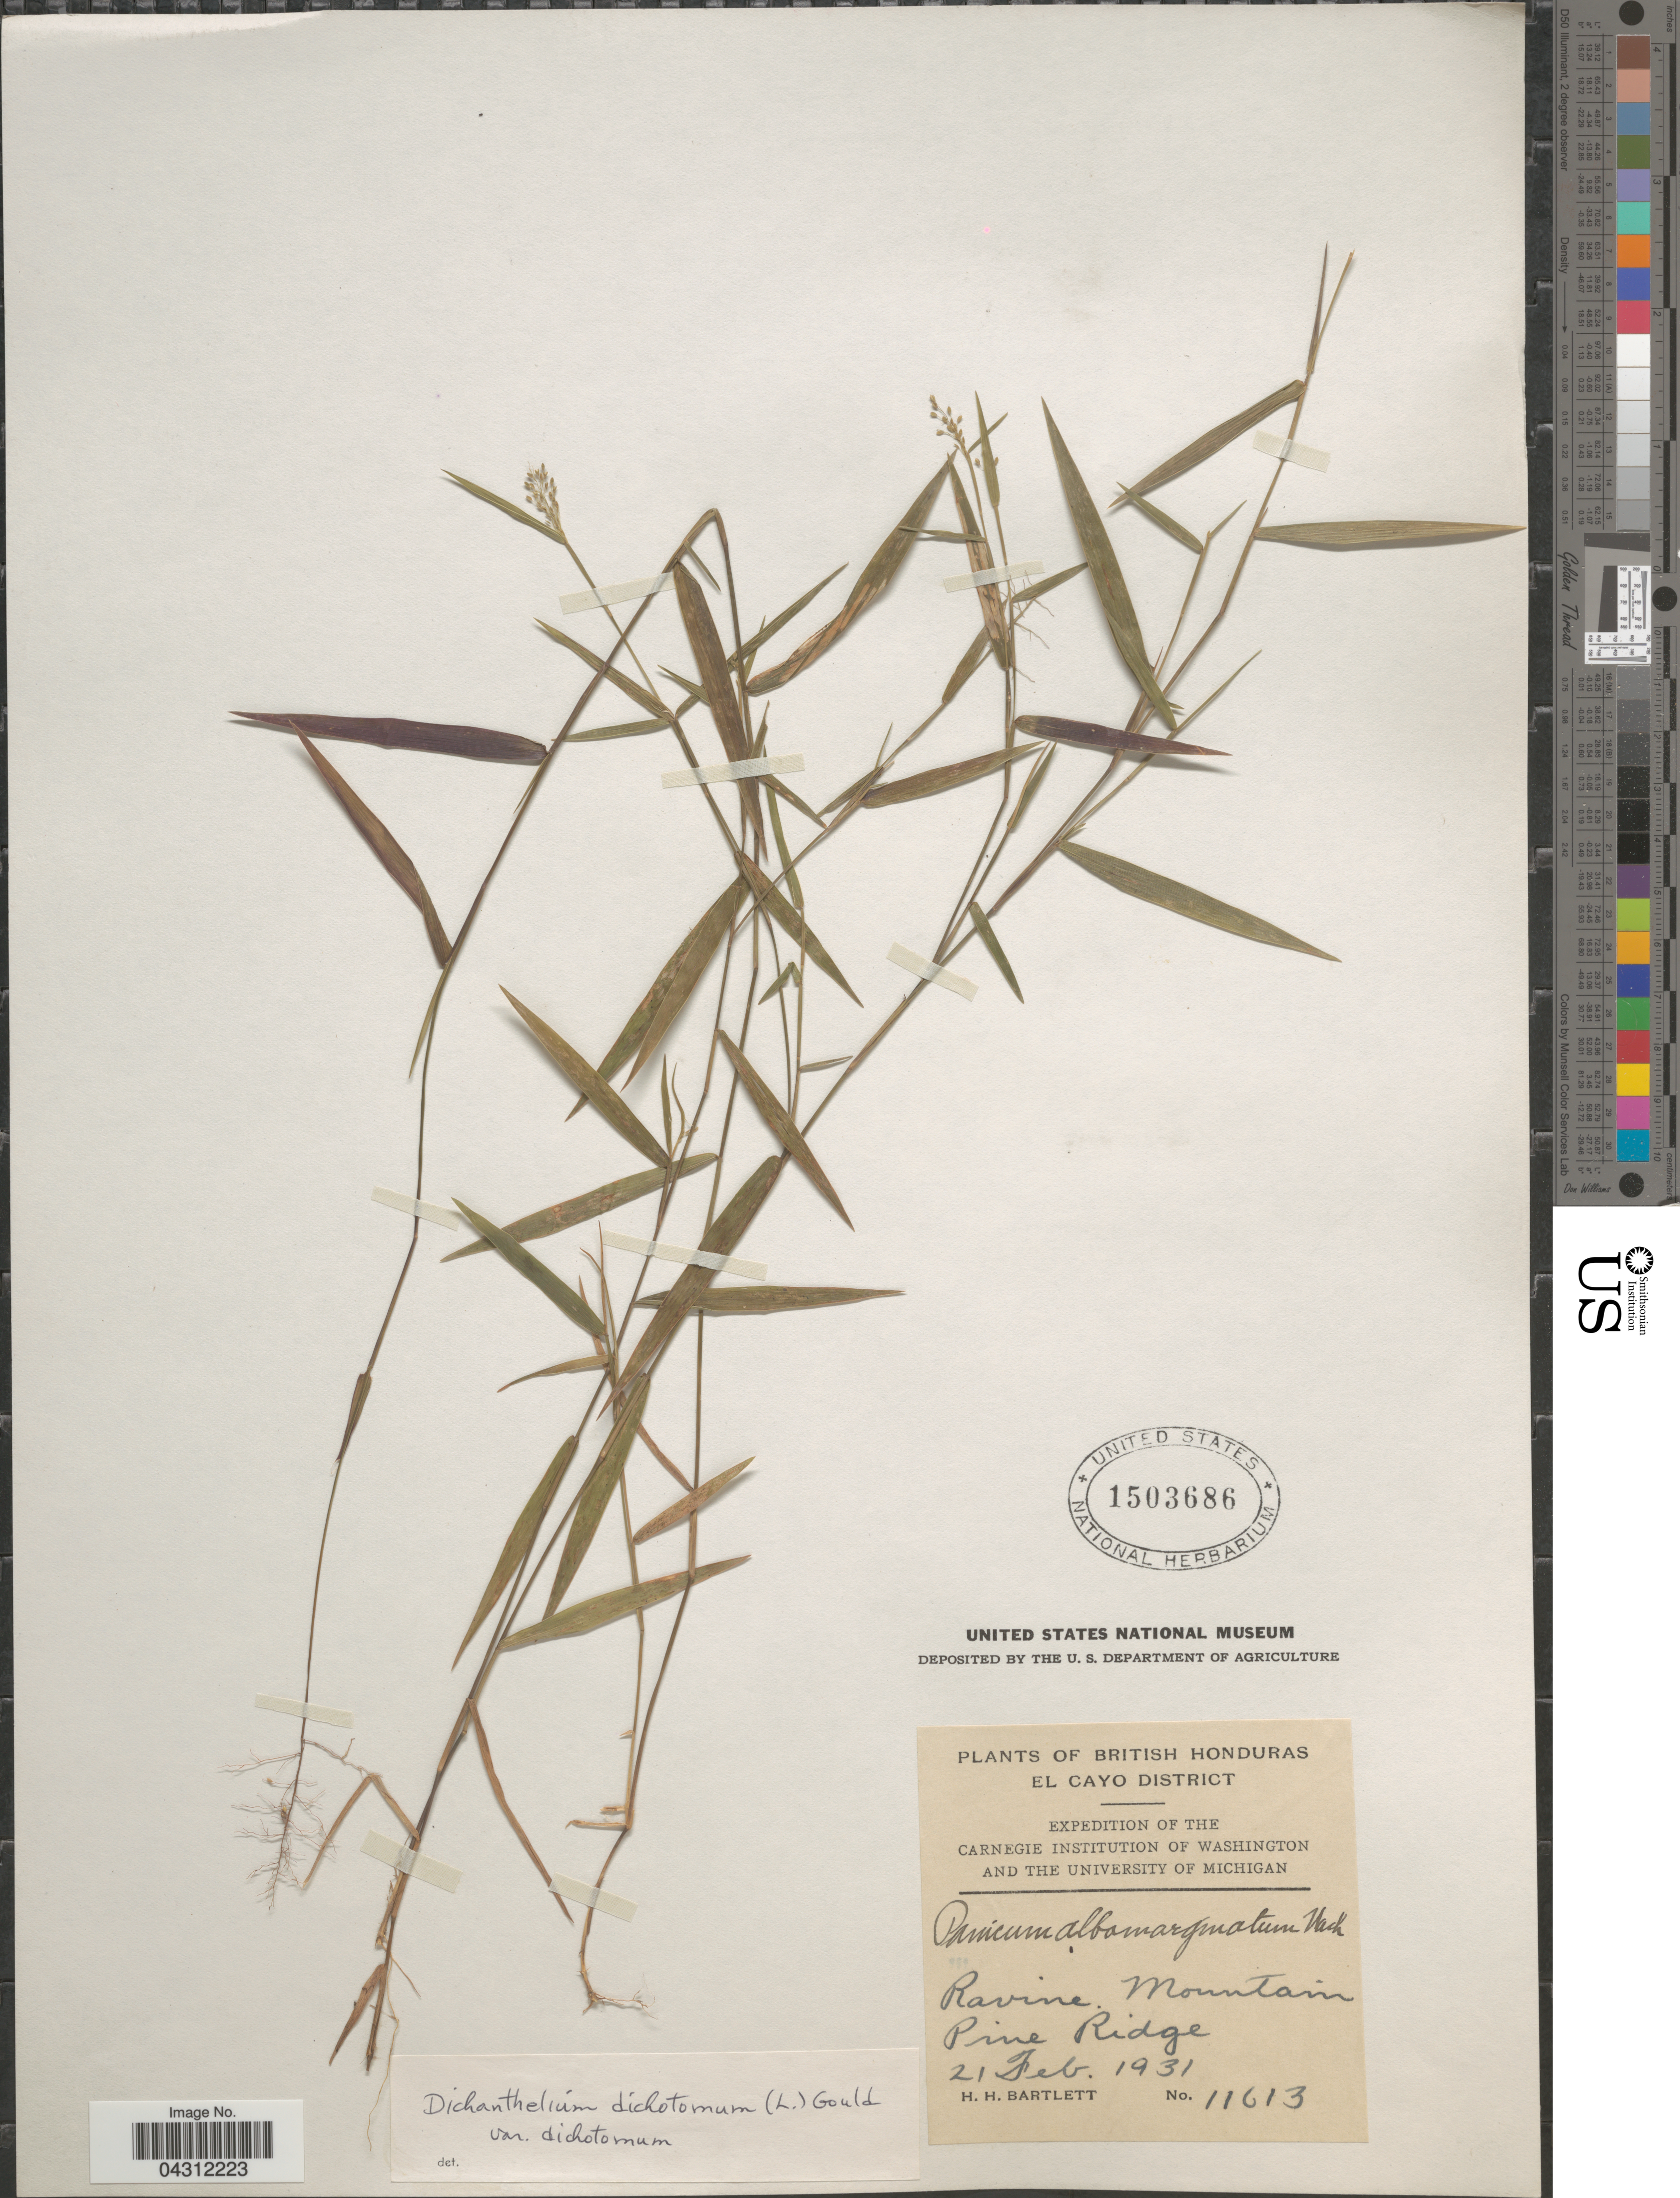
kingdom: Plantae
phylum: Tracheophyta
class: Liliopsida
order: Poales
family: Poaceae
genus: Dichanthelium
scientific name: Dichanthelium dichotomum var. dichotomum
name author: (L.) Gould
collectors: H. H. Bartlett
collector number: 11613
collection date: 1931-02-21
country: Belize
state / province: Cayo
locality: British Honduras. El Cayo District. Expedition of the Carnegie Institution of Washington and the University of Michigan. Ravine, Mountain Pine Ridge.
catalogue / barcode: US 1503686